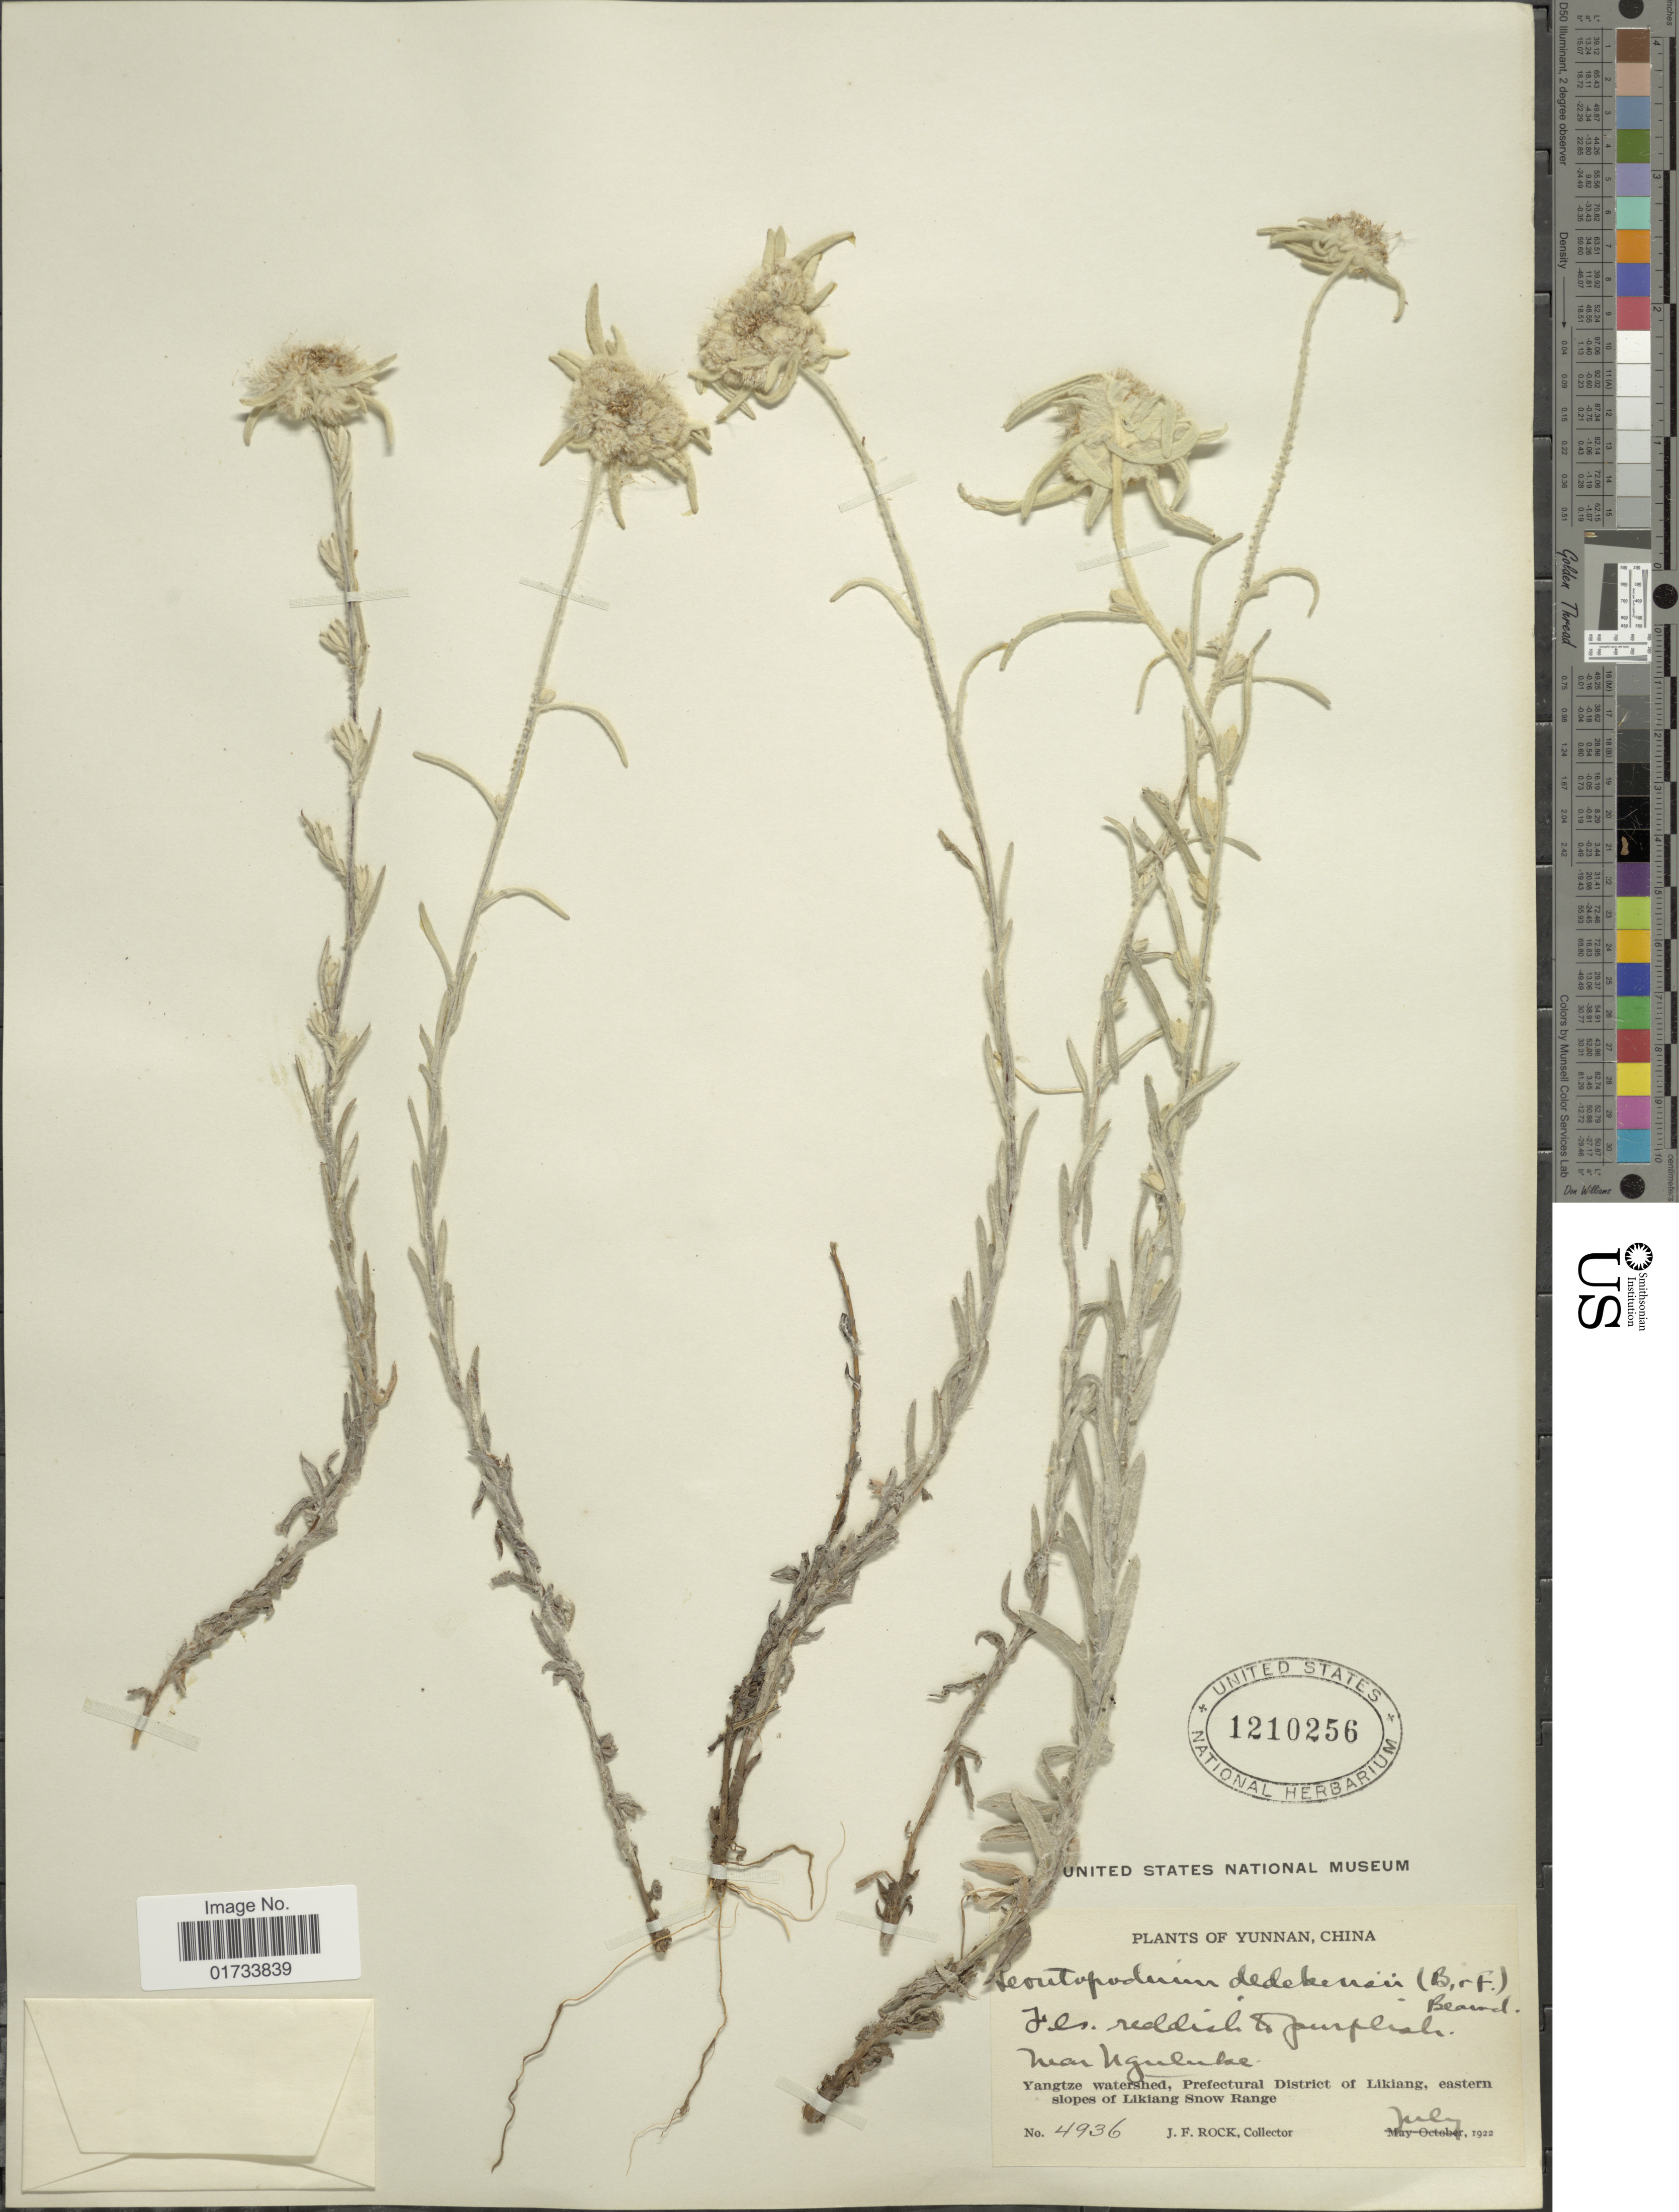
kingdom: Plantae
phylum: Tracheophyta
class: Magnoliopsida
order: Asterales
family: Asteraceae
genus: Leontopodium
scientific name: Leontopodium dedekensii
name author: (Bureau & Franch.) Beauverd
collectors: J. Rock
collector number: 4936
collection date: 1922-07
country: China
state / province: Yunnan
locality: Near Nguluke, Yangtze watershed, Prefectural District of Likiang, eastern slopes of Likiang Snow Range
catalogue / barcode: US 1210256